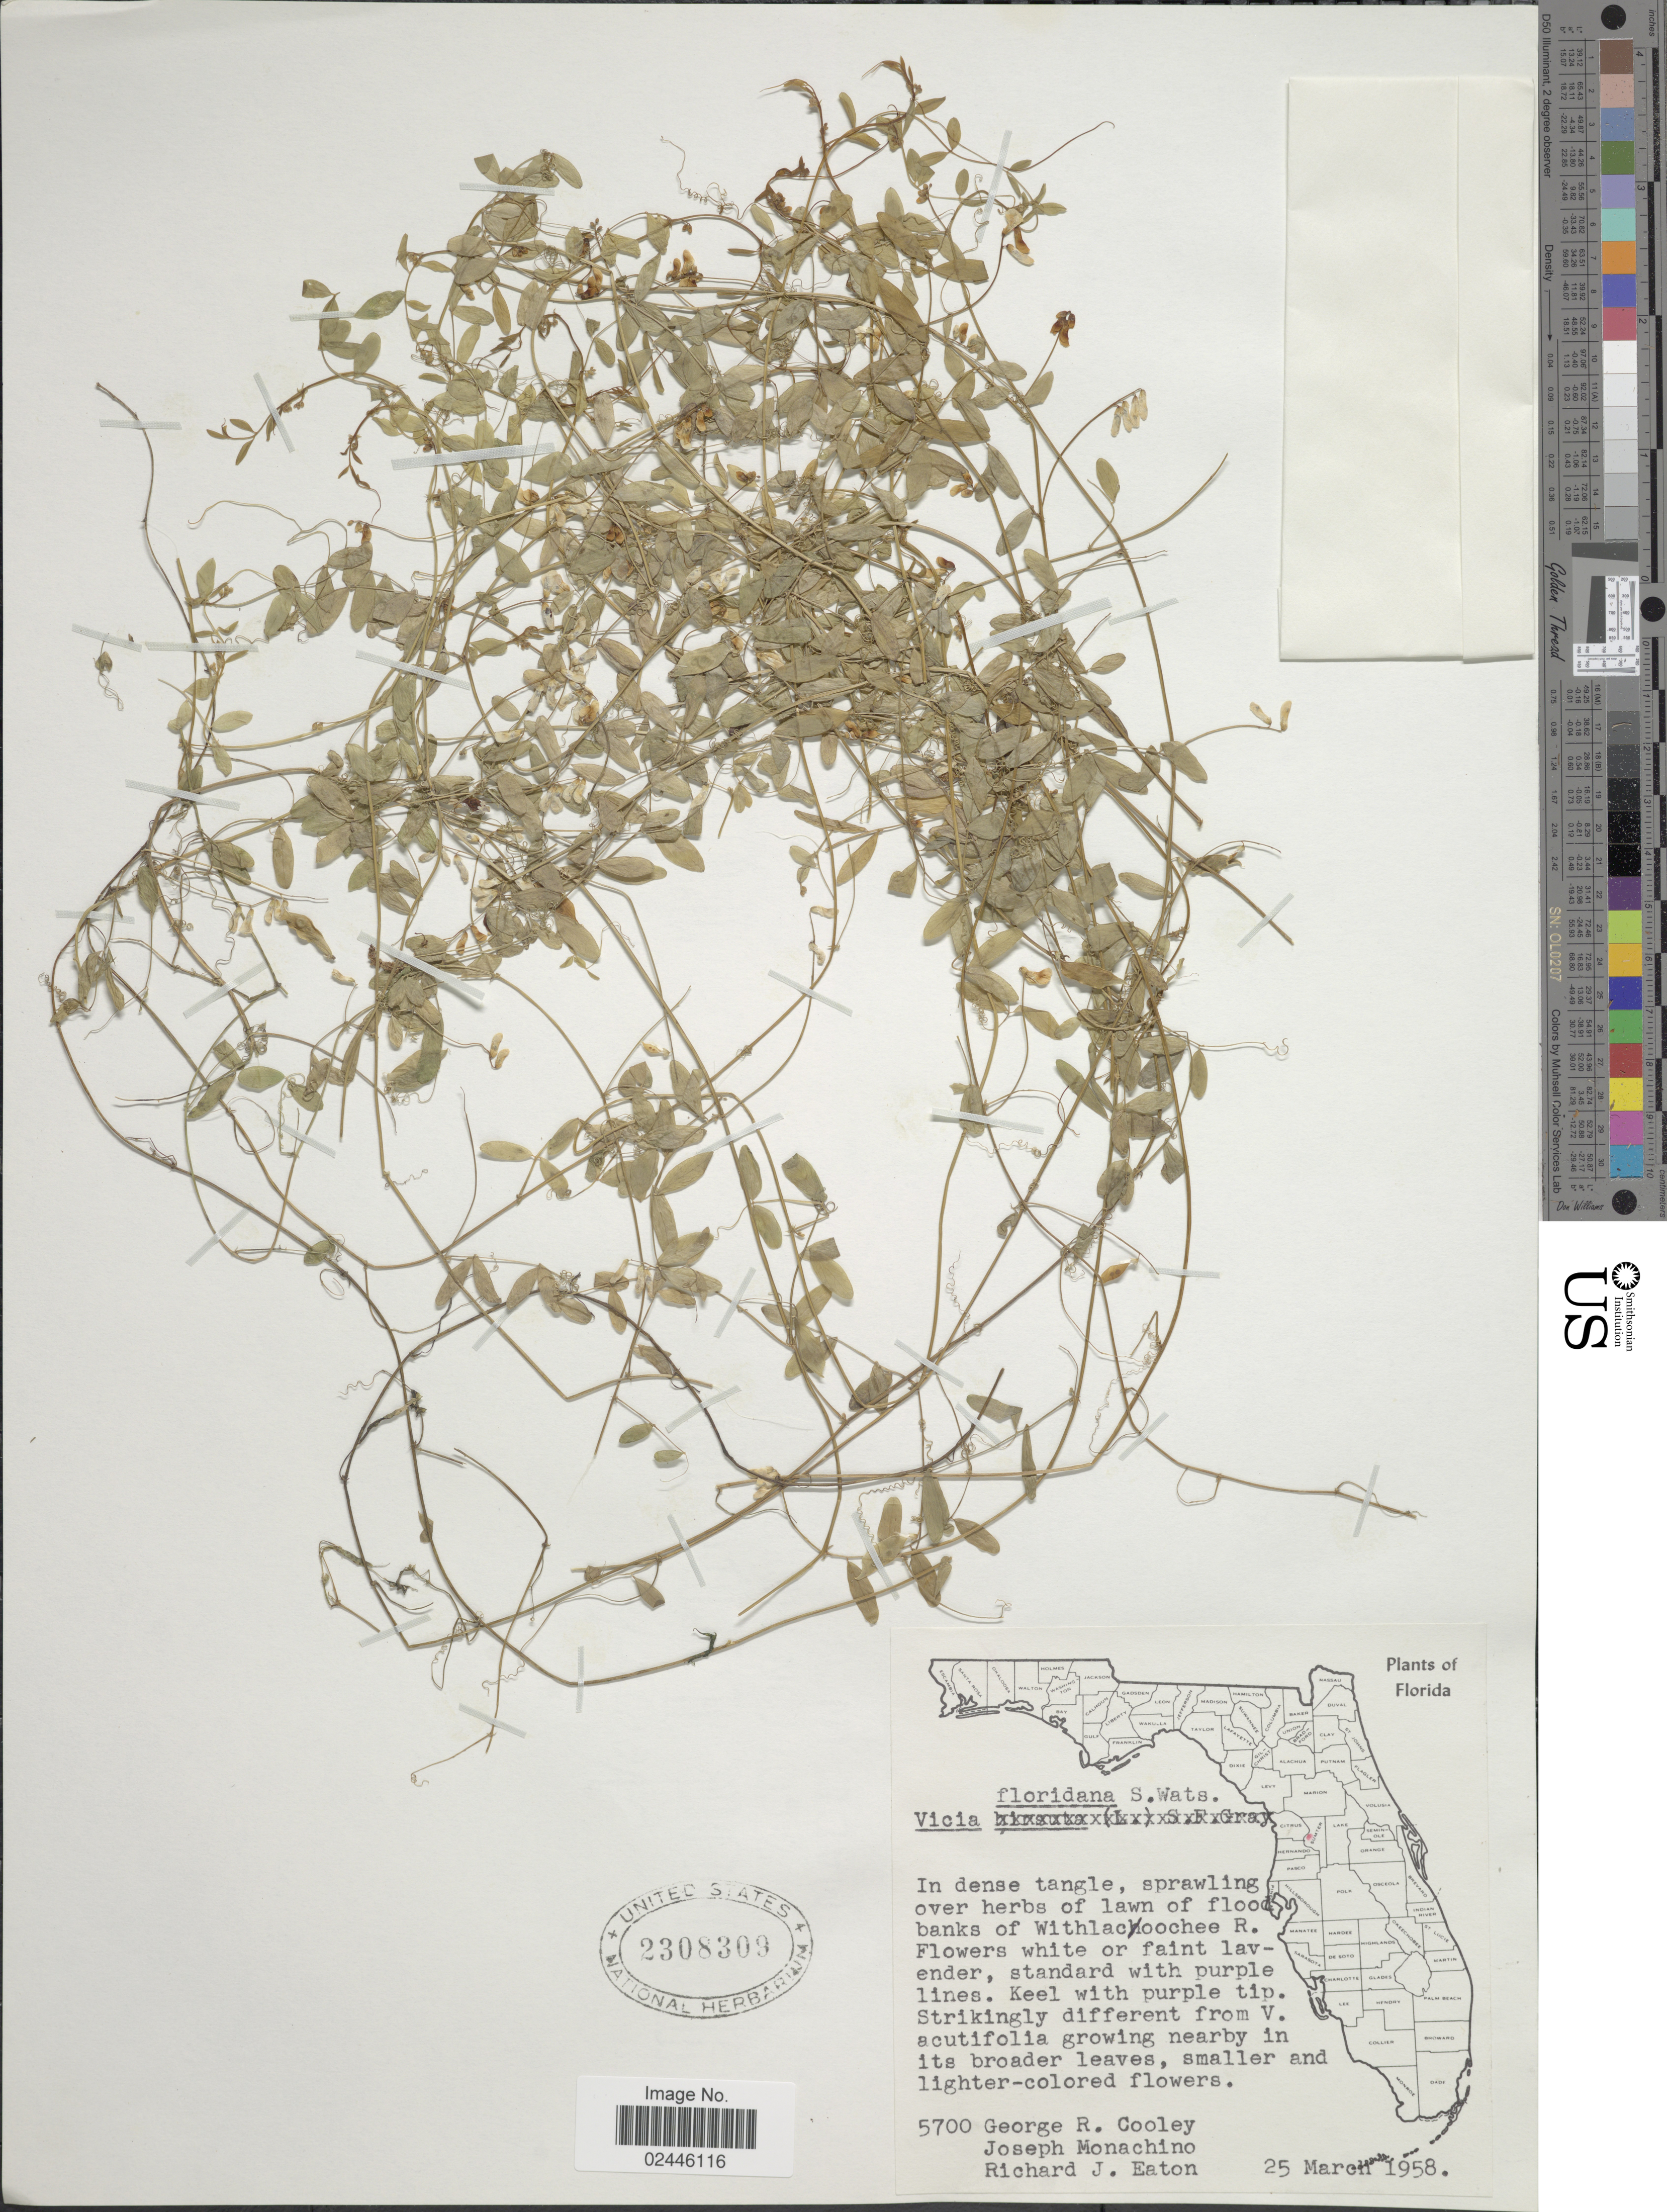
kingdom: Plantae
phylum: Tracheophyta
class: Magnoliopsida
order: Fabales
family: Fabaceae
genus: Vicia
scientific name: Vicia floridana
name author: S. Watson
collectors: G. R. Cooley, J. V. Monachino & R. J. Eaton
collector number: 5700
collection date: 1958-03-25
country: United States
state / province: Florida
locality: Banks of Withlacoochee R.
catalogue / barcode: US 2308309